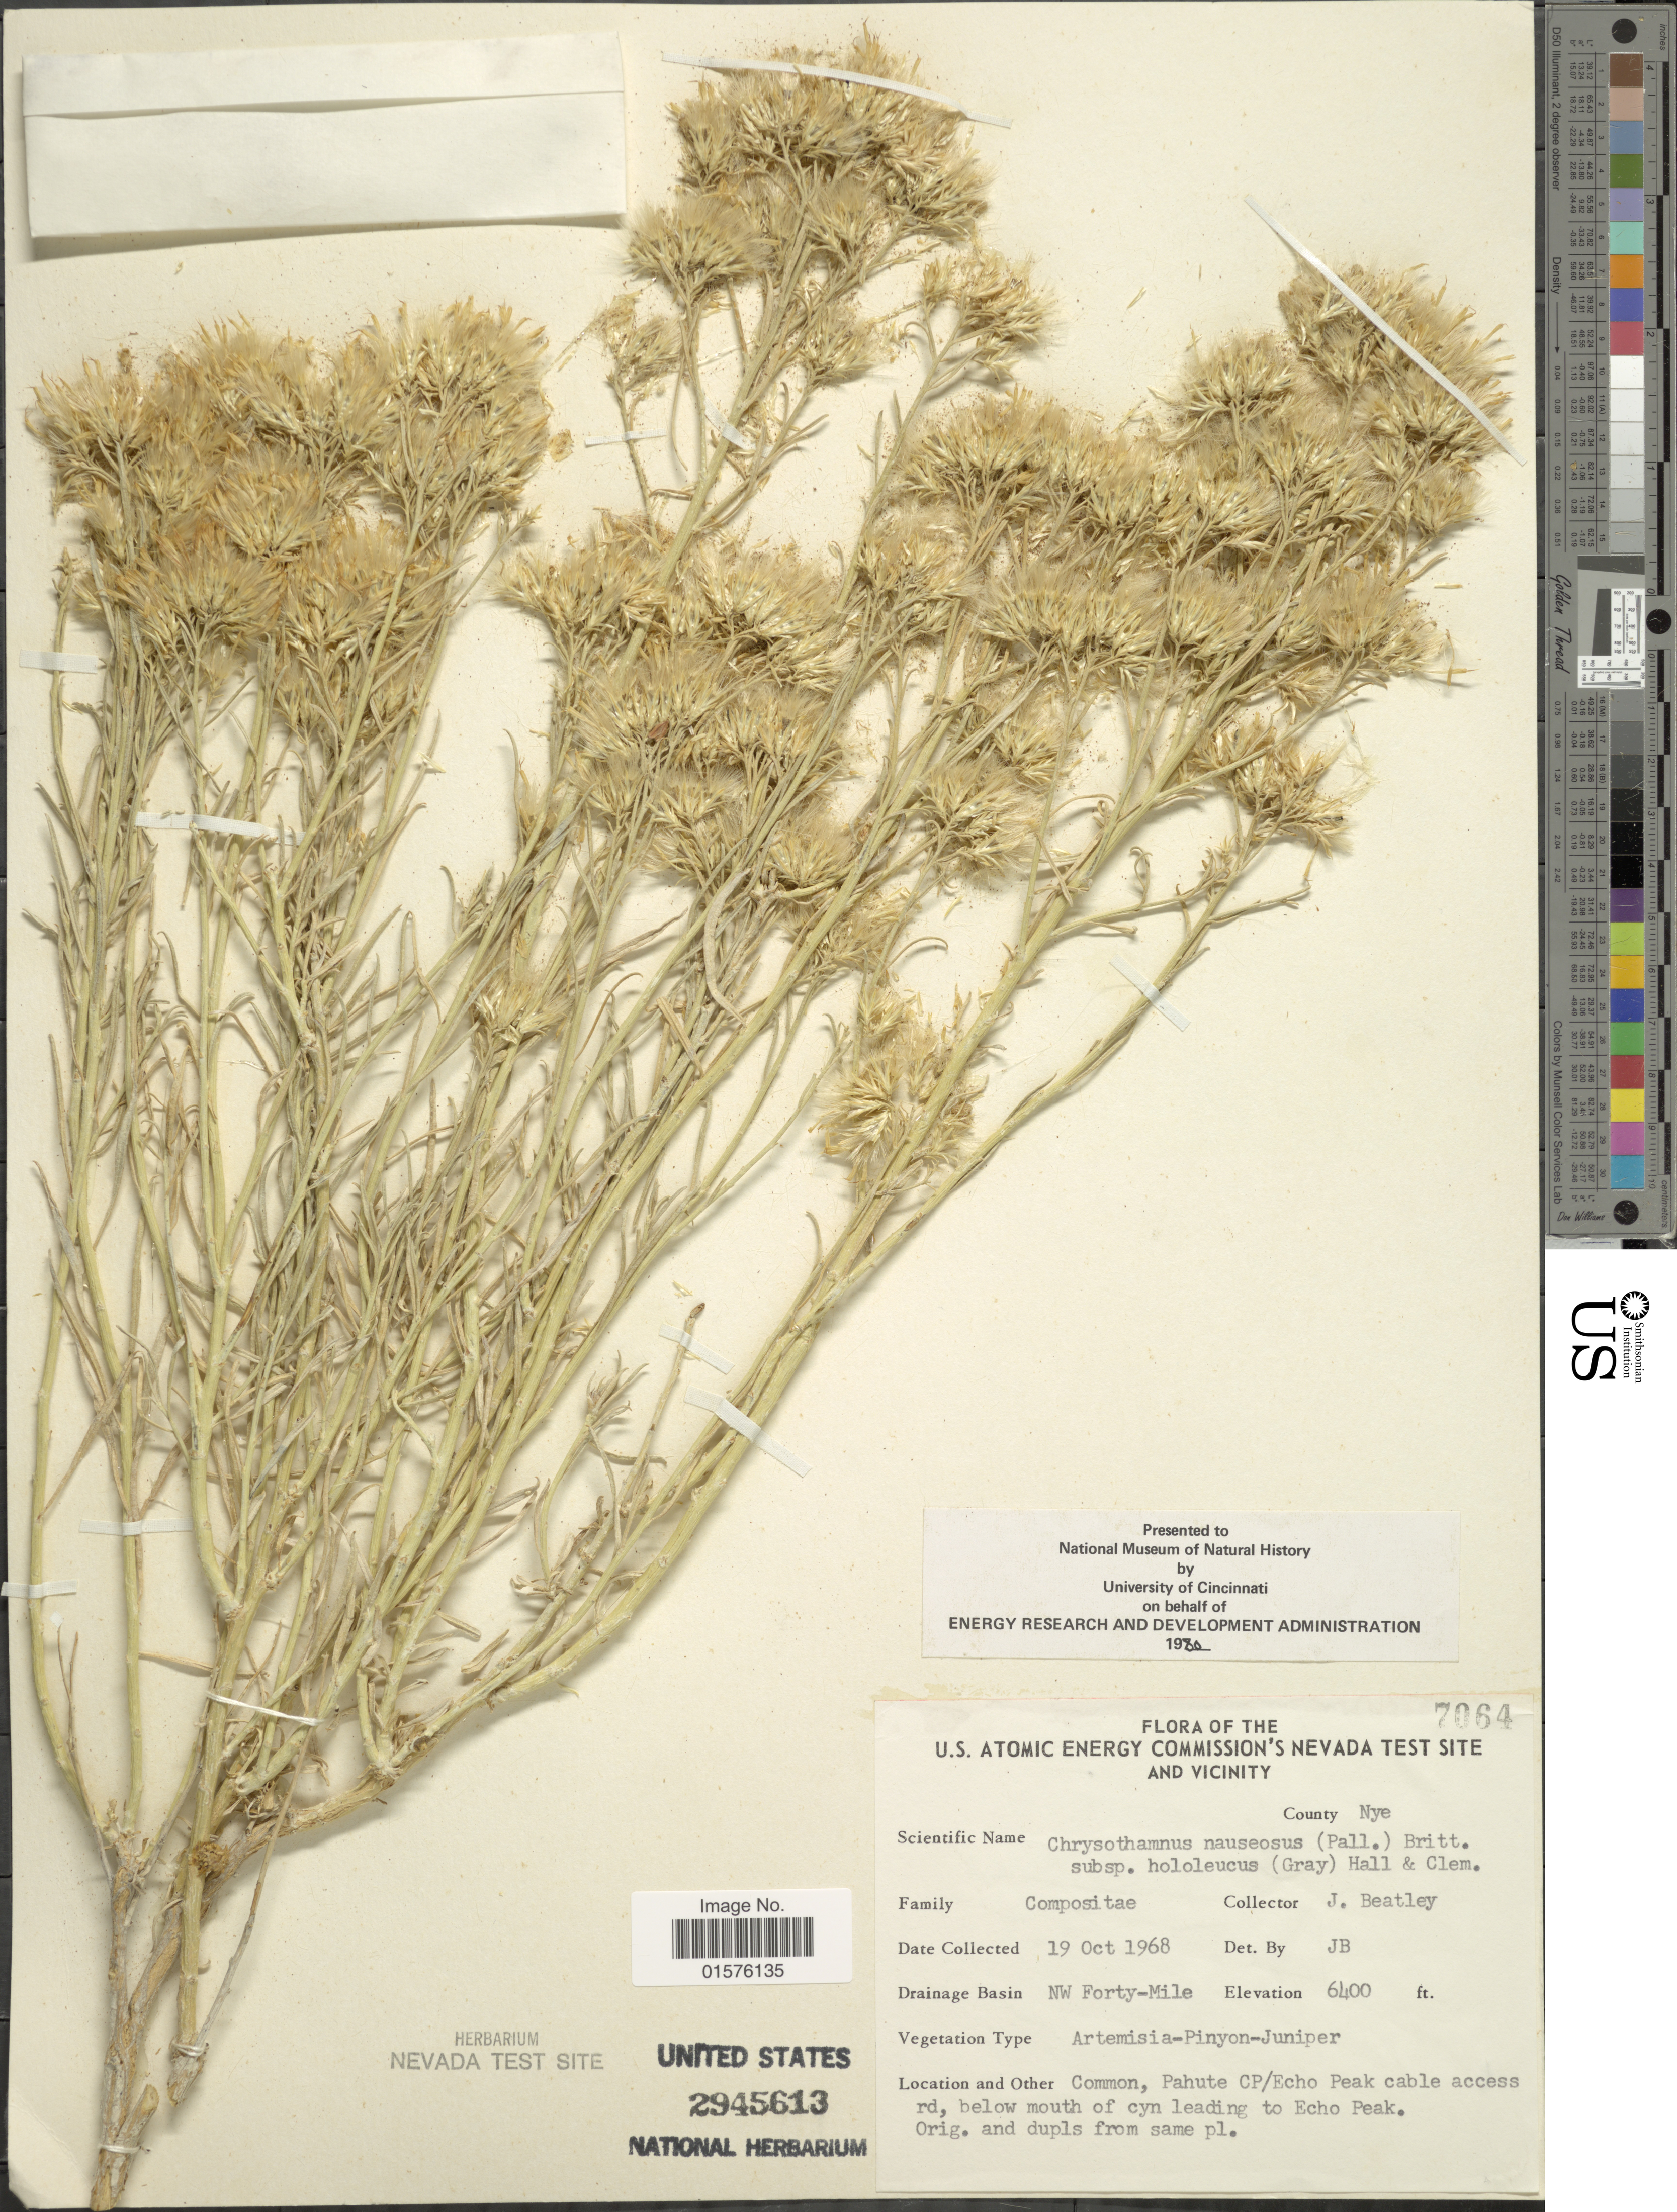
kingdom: Plantae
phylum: Tracheophyta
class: Magnoliopsida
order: Asterales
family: Asteraceae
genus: Ericameria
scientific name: Ericameria nauseosa var. hololeuca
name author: (A. Gray) G.L. Nesom & G.I. Baird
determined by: Urbatsch, Lowell E., Curator (LSU), Louisiana State University (UNITED STATES)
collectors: J. C. Beatley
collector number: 7064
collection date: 1968-10-19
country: United States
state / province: Nevada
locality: The U.S. Atomic Energy Commision's Nevada test site and vicinity, County: Nye, Drainage basin: NW Forty-Mile, Pahute CP/Echo Peak cable acces rd, below mouth of cynn leading to Echo Peak.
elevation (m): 1951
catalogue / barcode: US 2945613